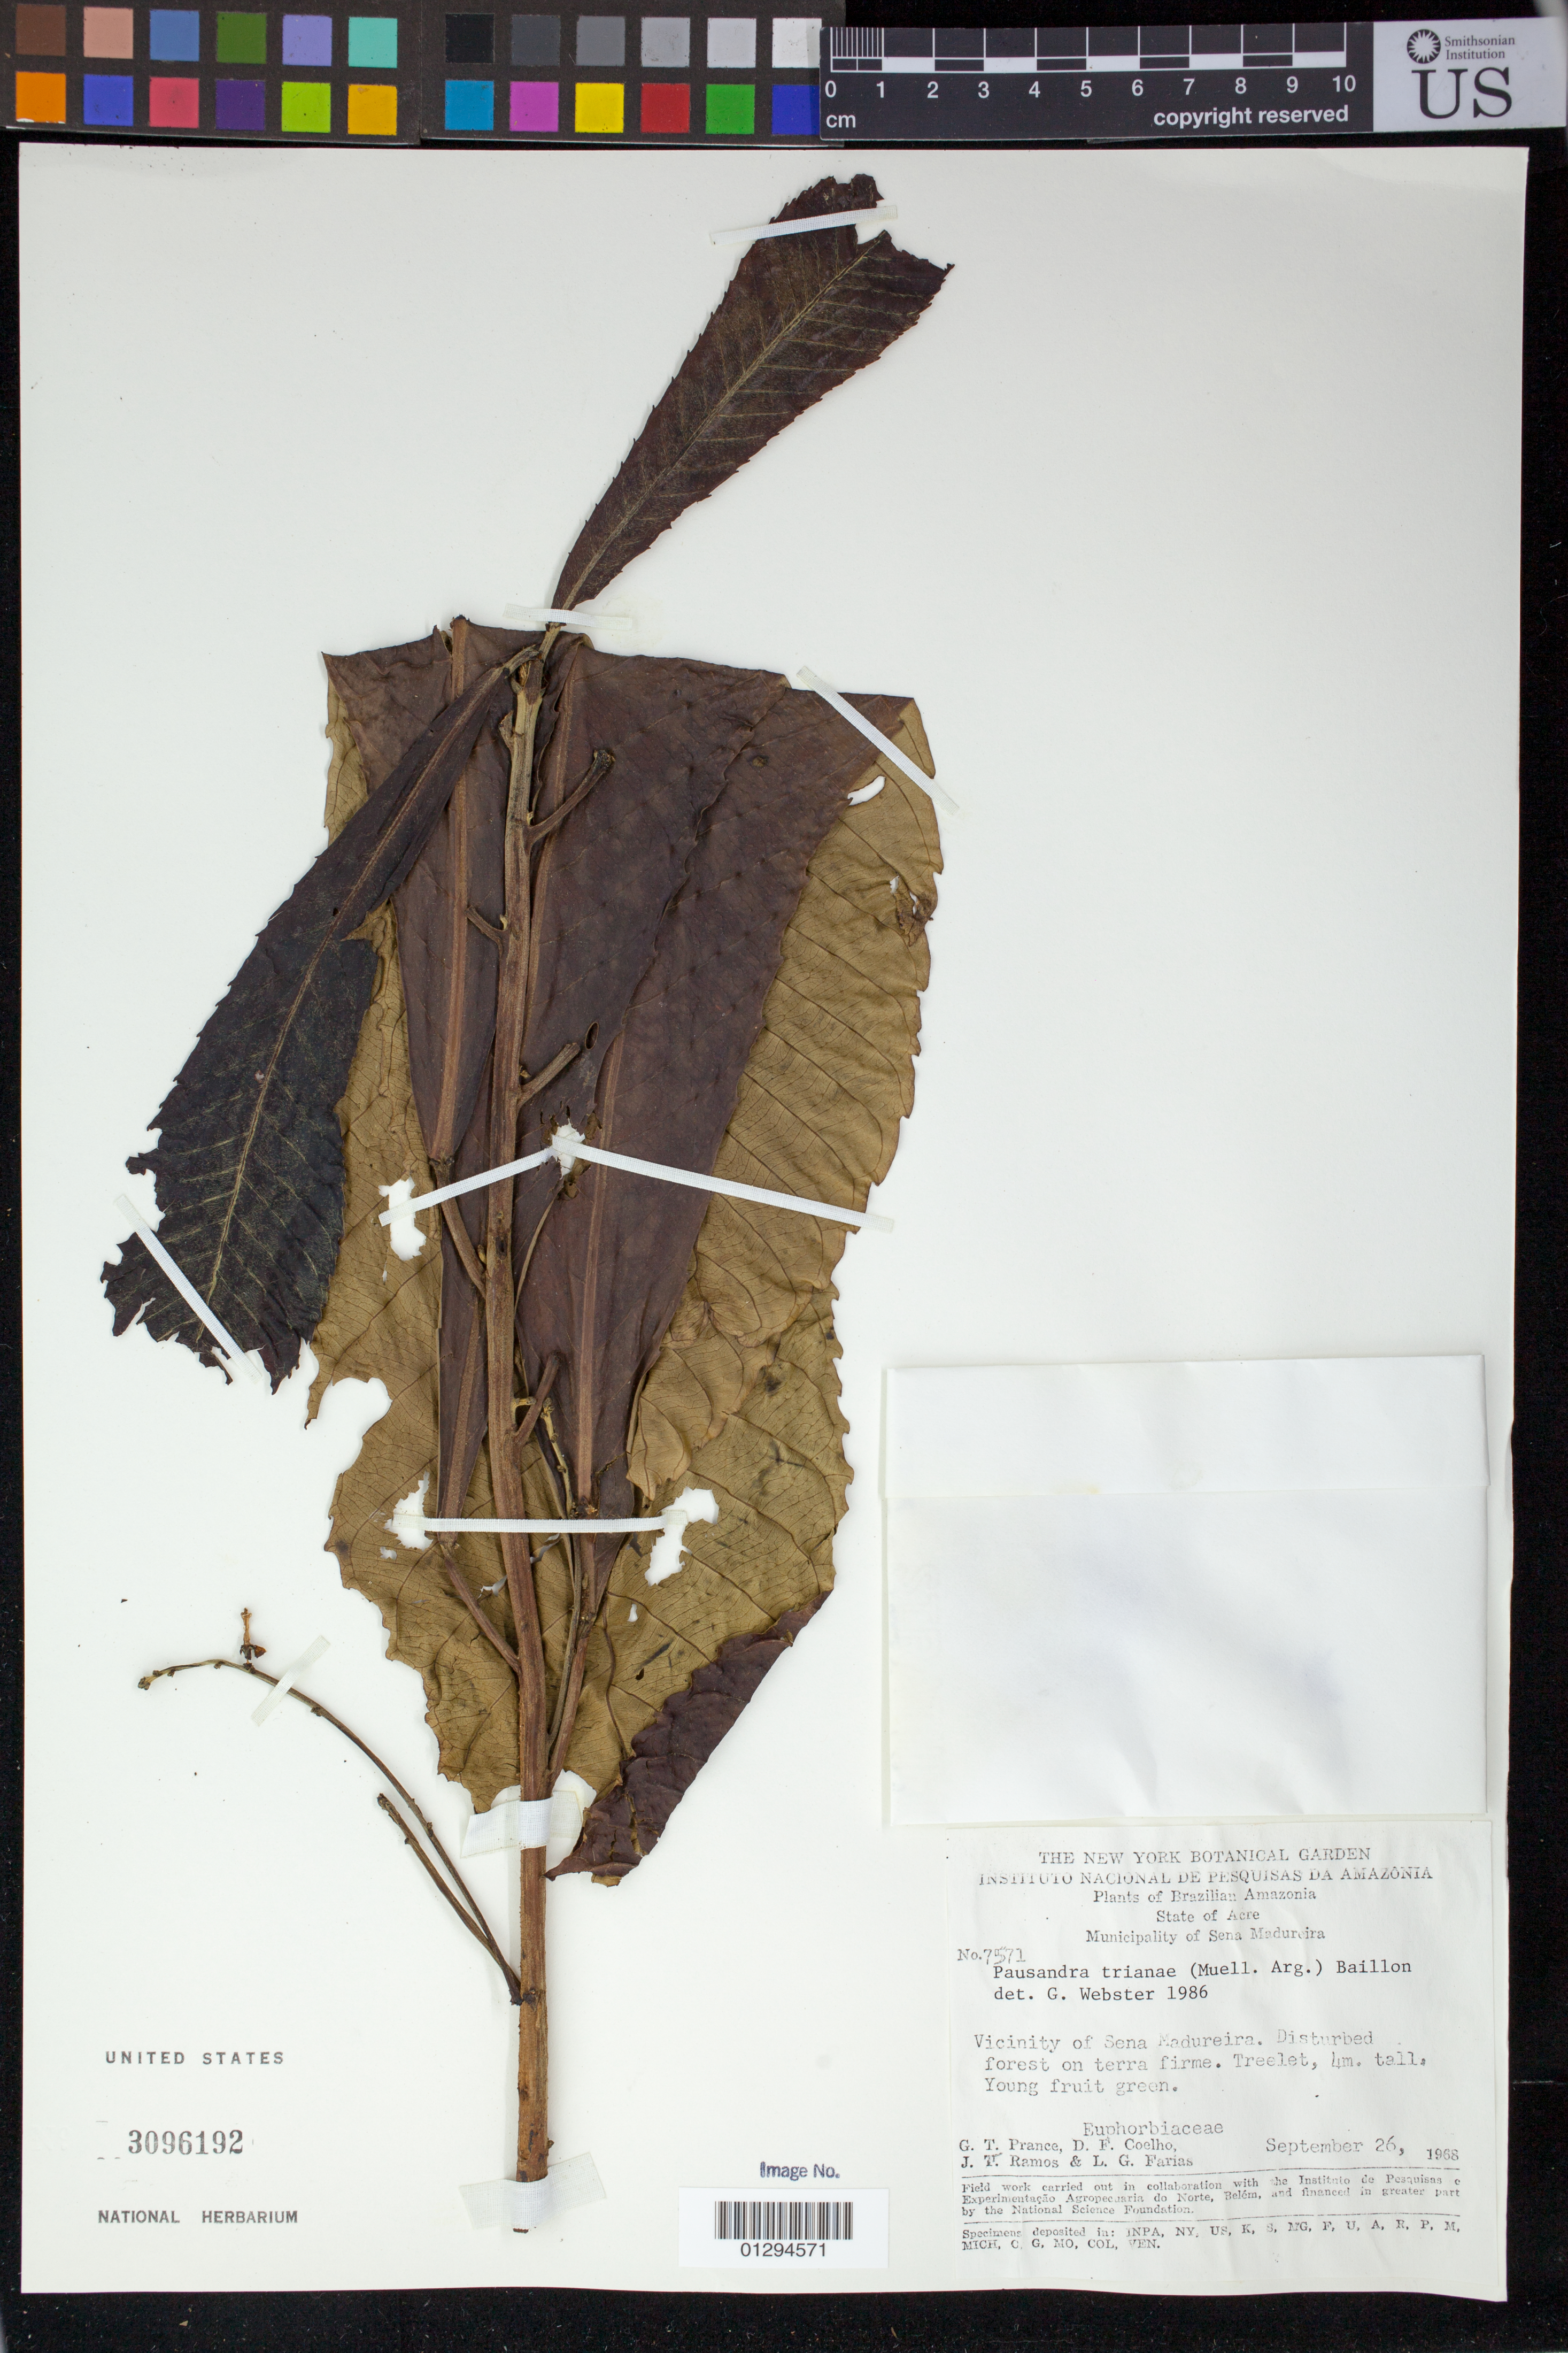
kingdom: Plantae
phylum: Tracheophyta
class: Magnoliopsida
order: Malpighiales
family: Euphorbiaceae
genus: Pausandra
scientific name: Pausandra trianae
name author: (Müll. Arg.) Baill.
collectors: G. T. Prance, D. Coelhho, J. T. Ramos & L. G. Farias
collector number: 7571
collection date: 1968-09-26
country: Brazil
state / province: Acre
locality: Vicinity of Sena Madureira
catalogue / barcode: US 3096192